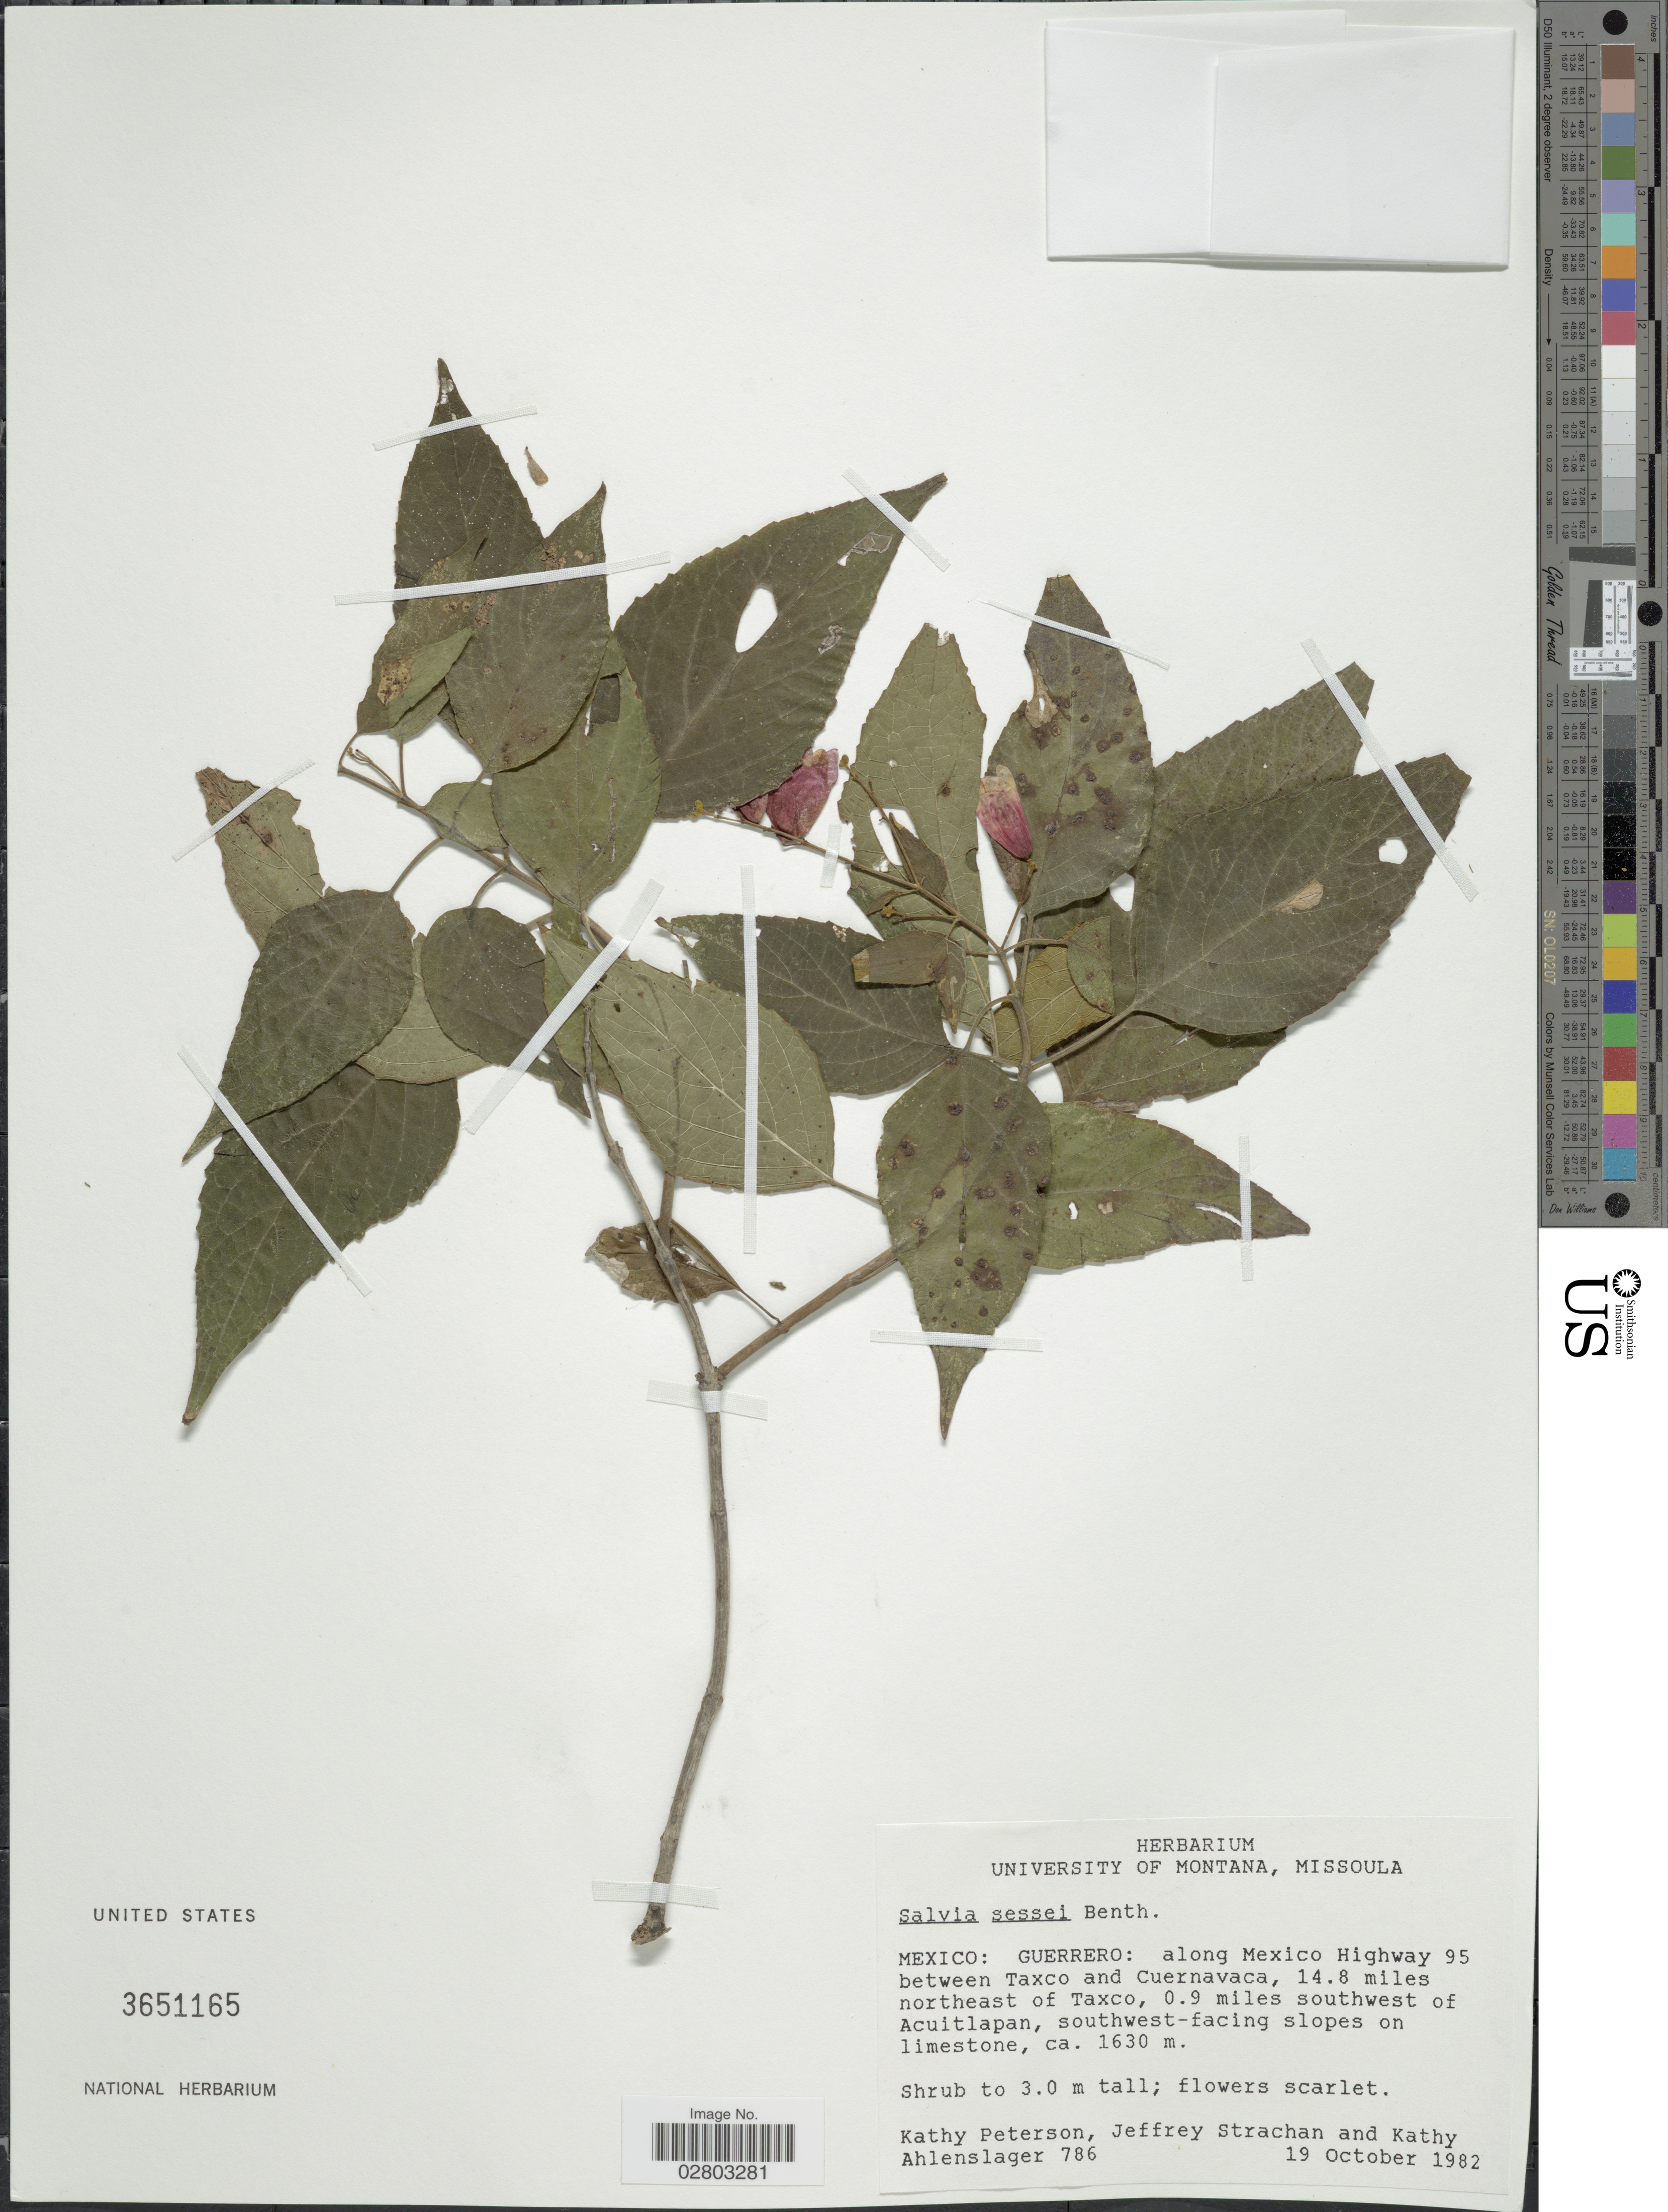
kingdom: Plantae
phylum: Tracheophyta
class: Magnoliopsida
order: Lamiales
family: Lamiaceae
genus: Salvia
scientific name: Salvia sessei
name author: Benth.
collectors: K. Peterson, J. Strachan & K. Ahlenslager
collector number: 786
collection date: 1982-10-19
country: Mexico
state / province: Guerrero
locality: Along Mexico Highway 95 between Taxco and Cuernavaca, 14.8 miles northeast of Taxco, 0.9 miles southwest of Acuitlapan, southwest-facing slopes on limestone.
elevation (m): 1630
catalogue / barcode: US 3651165